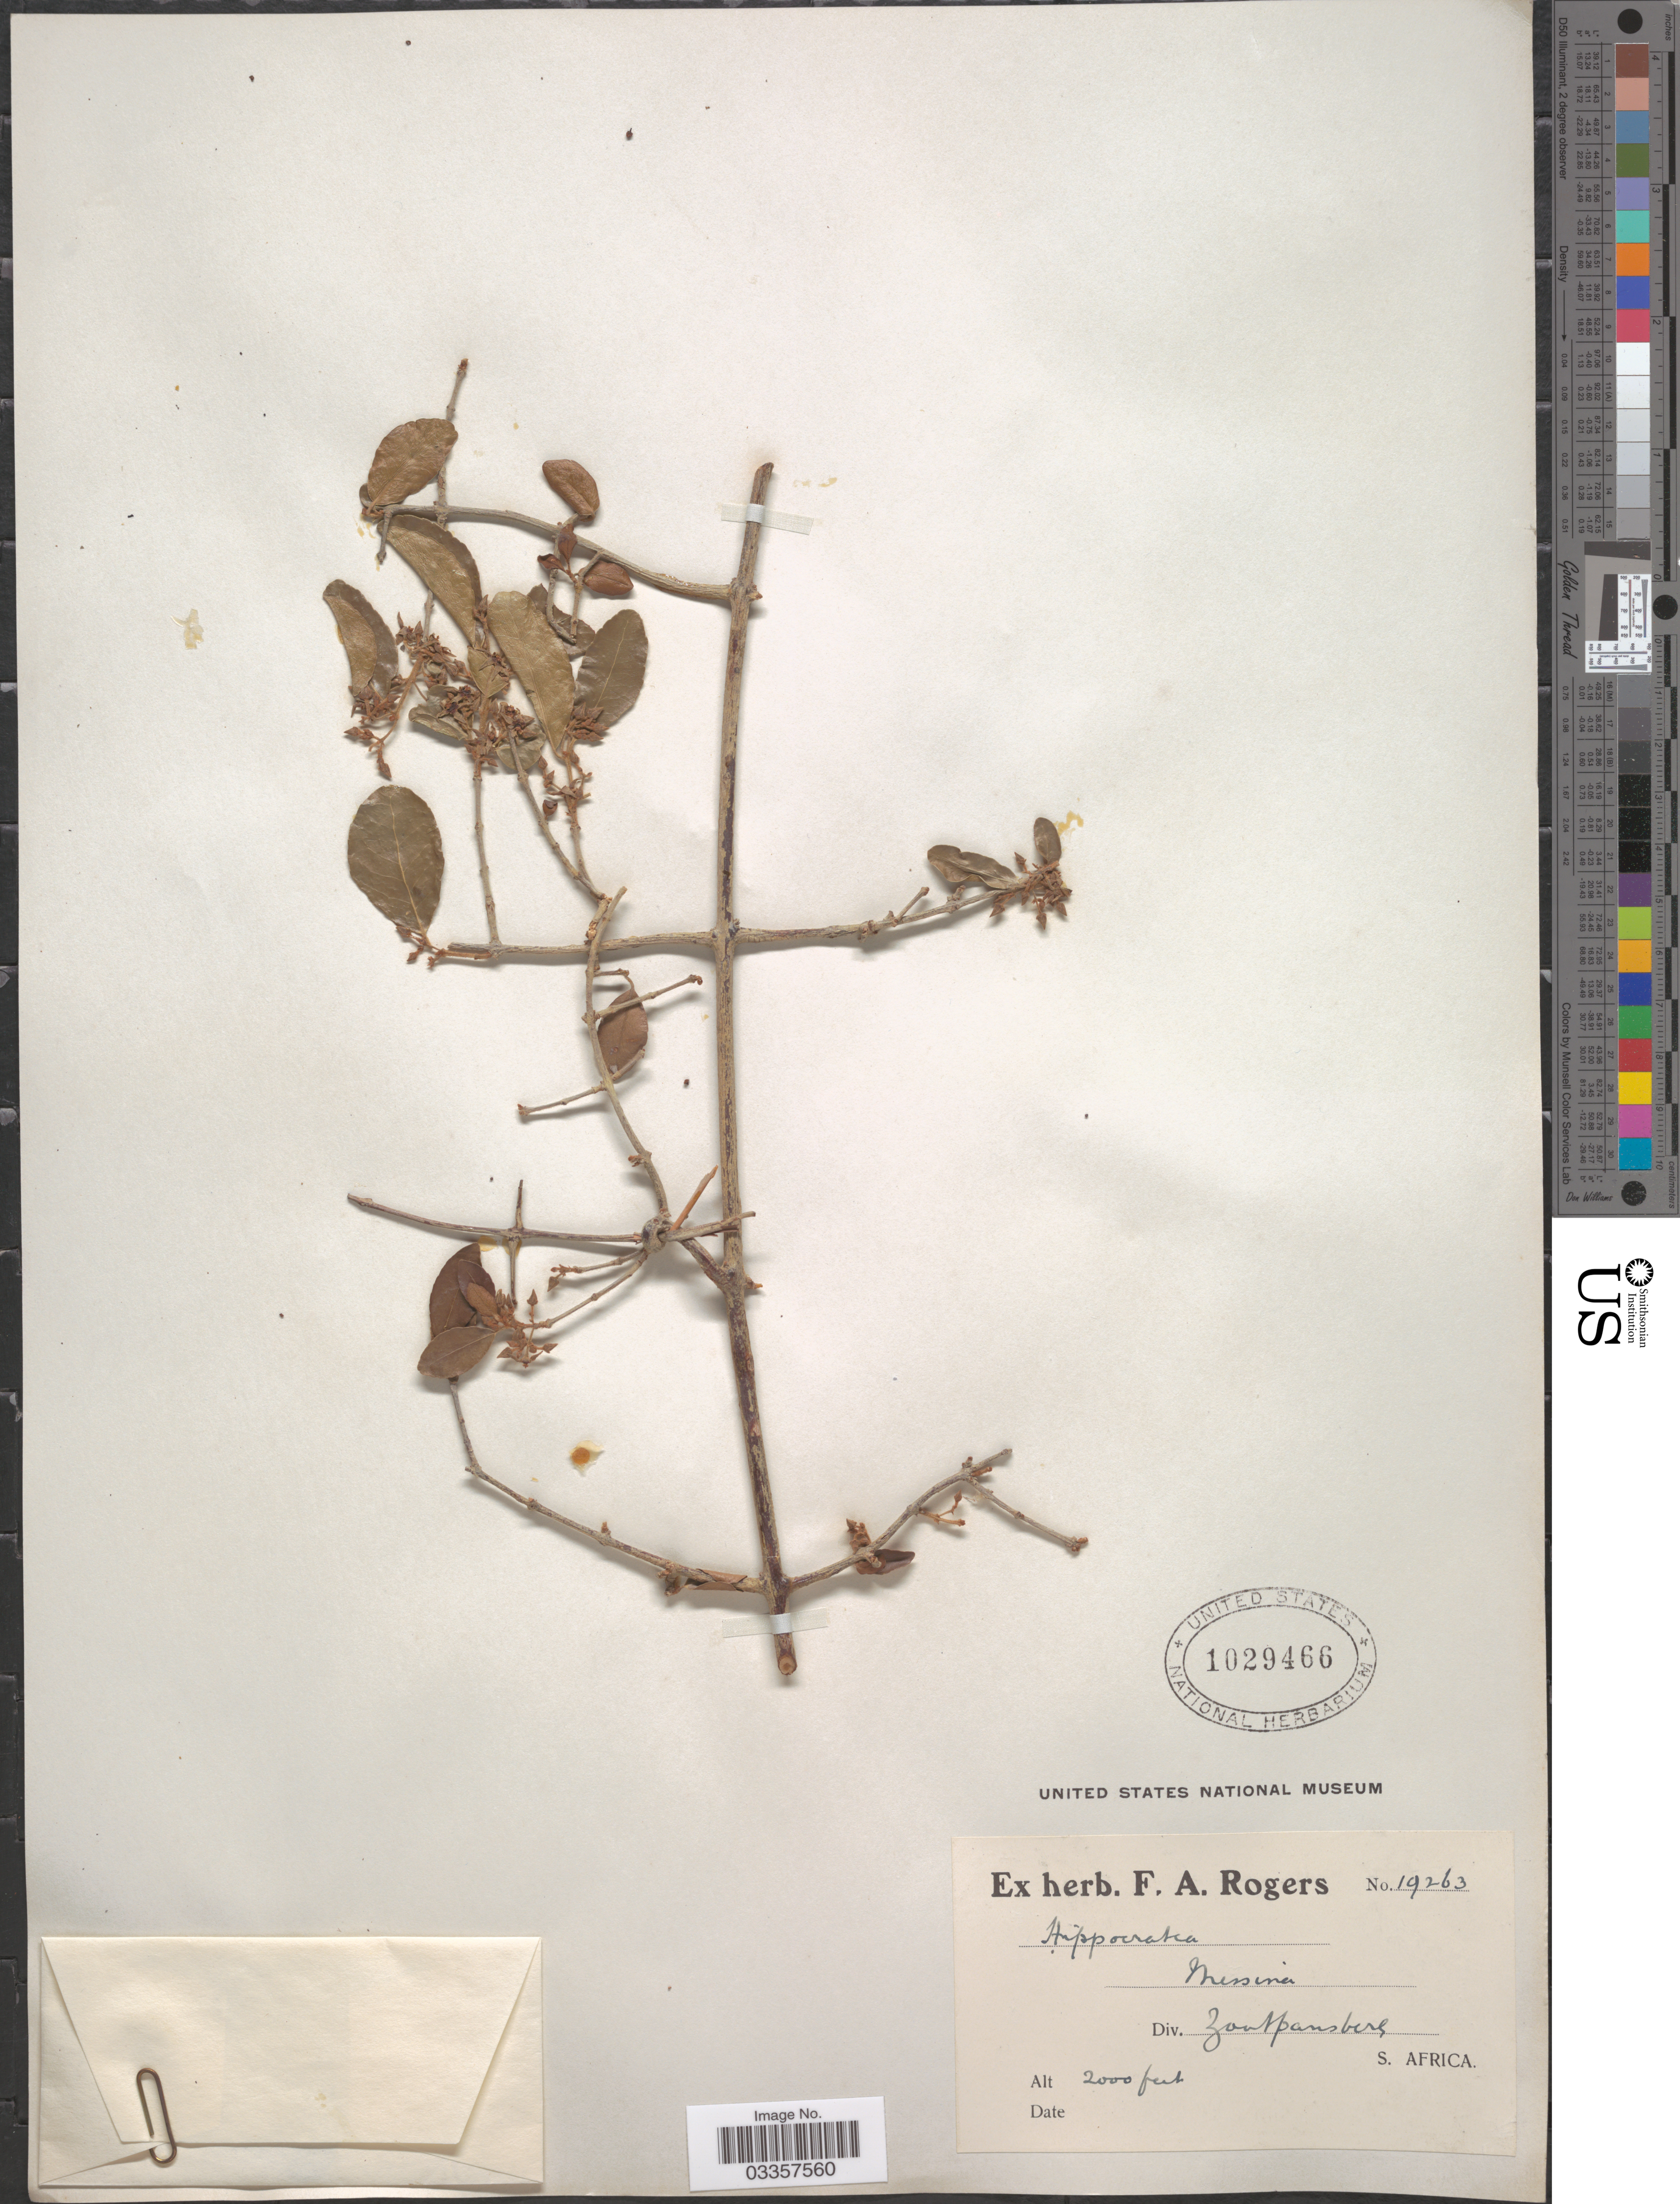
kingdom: Plantae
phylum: Tracheophyta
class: Magnoliopsida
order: Celastrales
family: Celastraceae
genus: Hippocratea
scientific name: Hippocratea sp.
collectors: ex herb. F. A. Rogers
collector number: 19263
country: South Africa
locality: Messina, Div. Zoutpansberg. S. Africa.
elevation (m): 610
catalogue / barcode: US 1029466